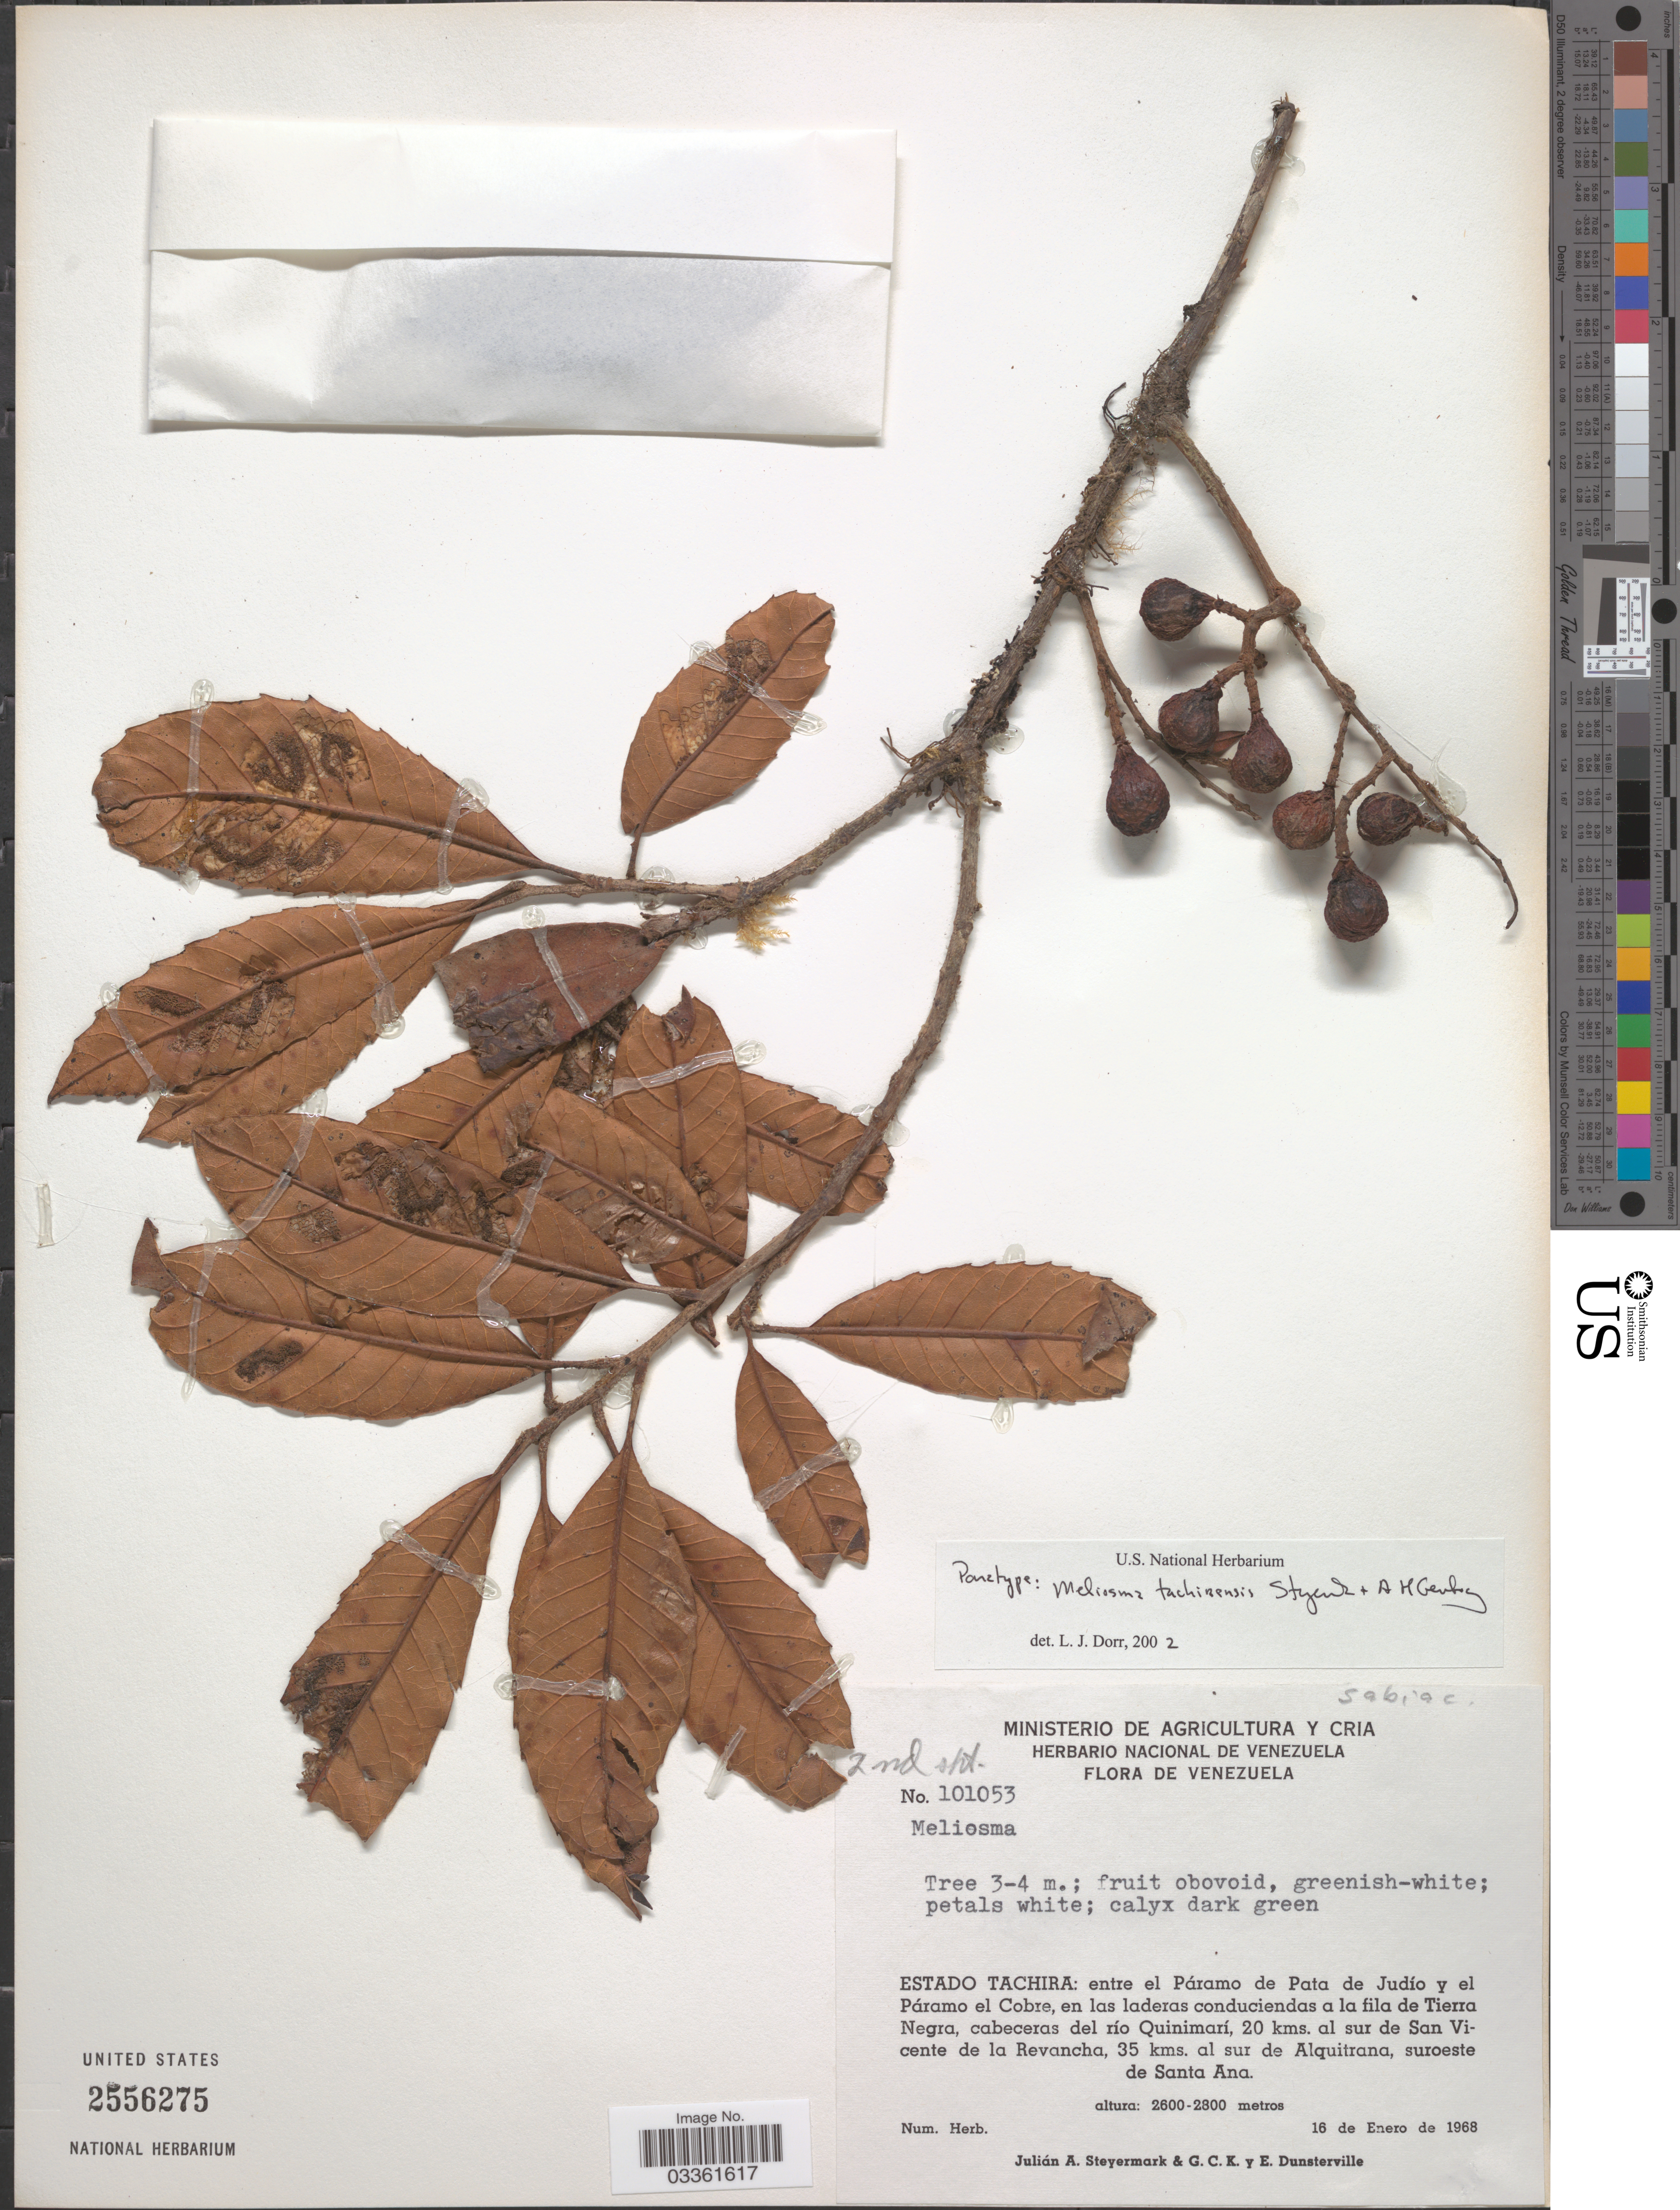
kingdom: Plantae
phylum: Tracheophyta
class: Magnoliopsida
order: Proteales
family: Sabiaceae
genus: Meliosma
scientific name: Meliosma tachirensis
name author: Steyerm. & A.H. Gentry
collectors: J. Steyermark, G. C. K. Dunsterville & E. Dunsterville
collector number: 101053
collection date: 1968-01-16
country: Venezuela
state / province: Tachira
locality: Entre el Páramo de Pata de Judío y el Páramo el Cobre, en las laderas conduciendas a la fila de Tierra Negra, cabeceras del río Quinimarí, 20 kms. al sur de San Vicente de la Revancha, 35 kms. al sur de Alquitrana, suroeste de Santa Ana.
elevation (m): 2600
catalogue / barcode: US 2556275